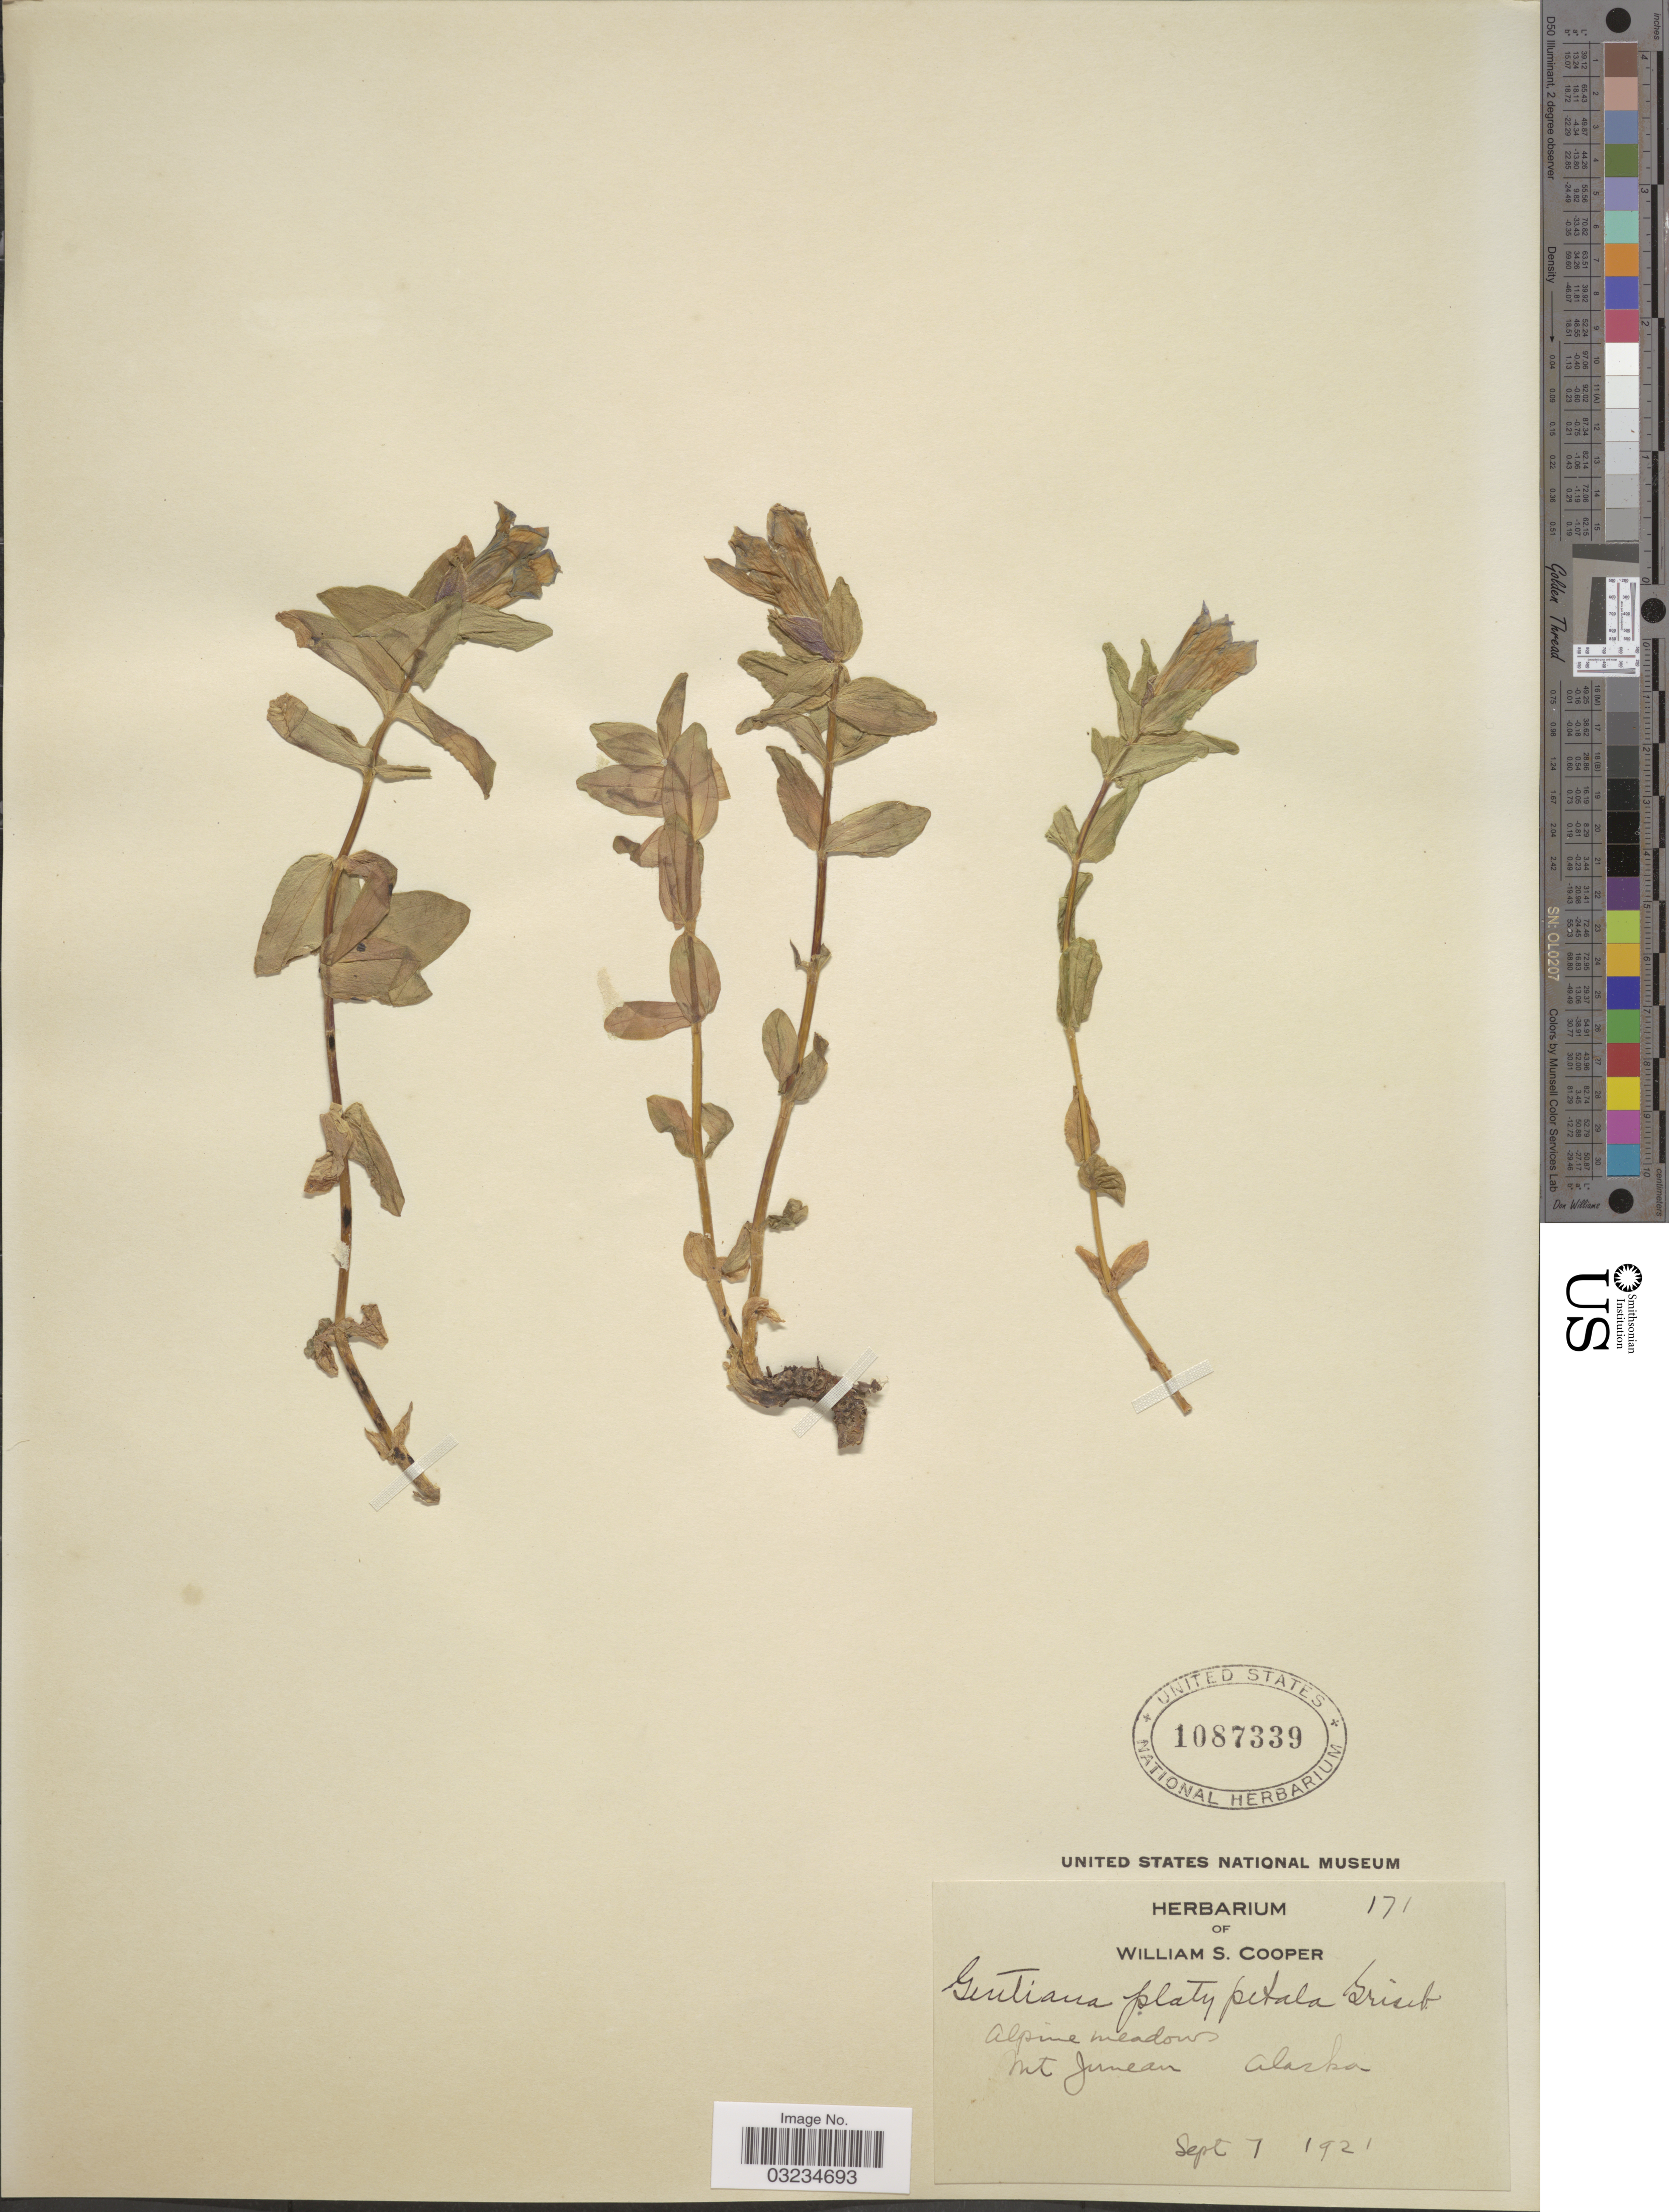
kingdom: Plantae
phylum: Tracheophyta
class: Magnoliopsida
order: Gentianales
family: Gentianaceae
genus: Gentiana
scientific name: Gentiana platypetala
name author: Griseb.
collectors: W. Cooper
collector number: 171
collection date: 1921-09-07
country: United States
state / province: Alaska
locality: Alpine meadows. Mt. Juneau.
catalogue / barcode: US 1087339